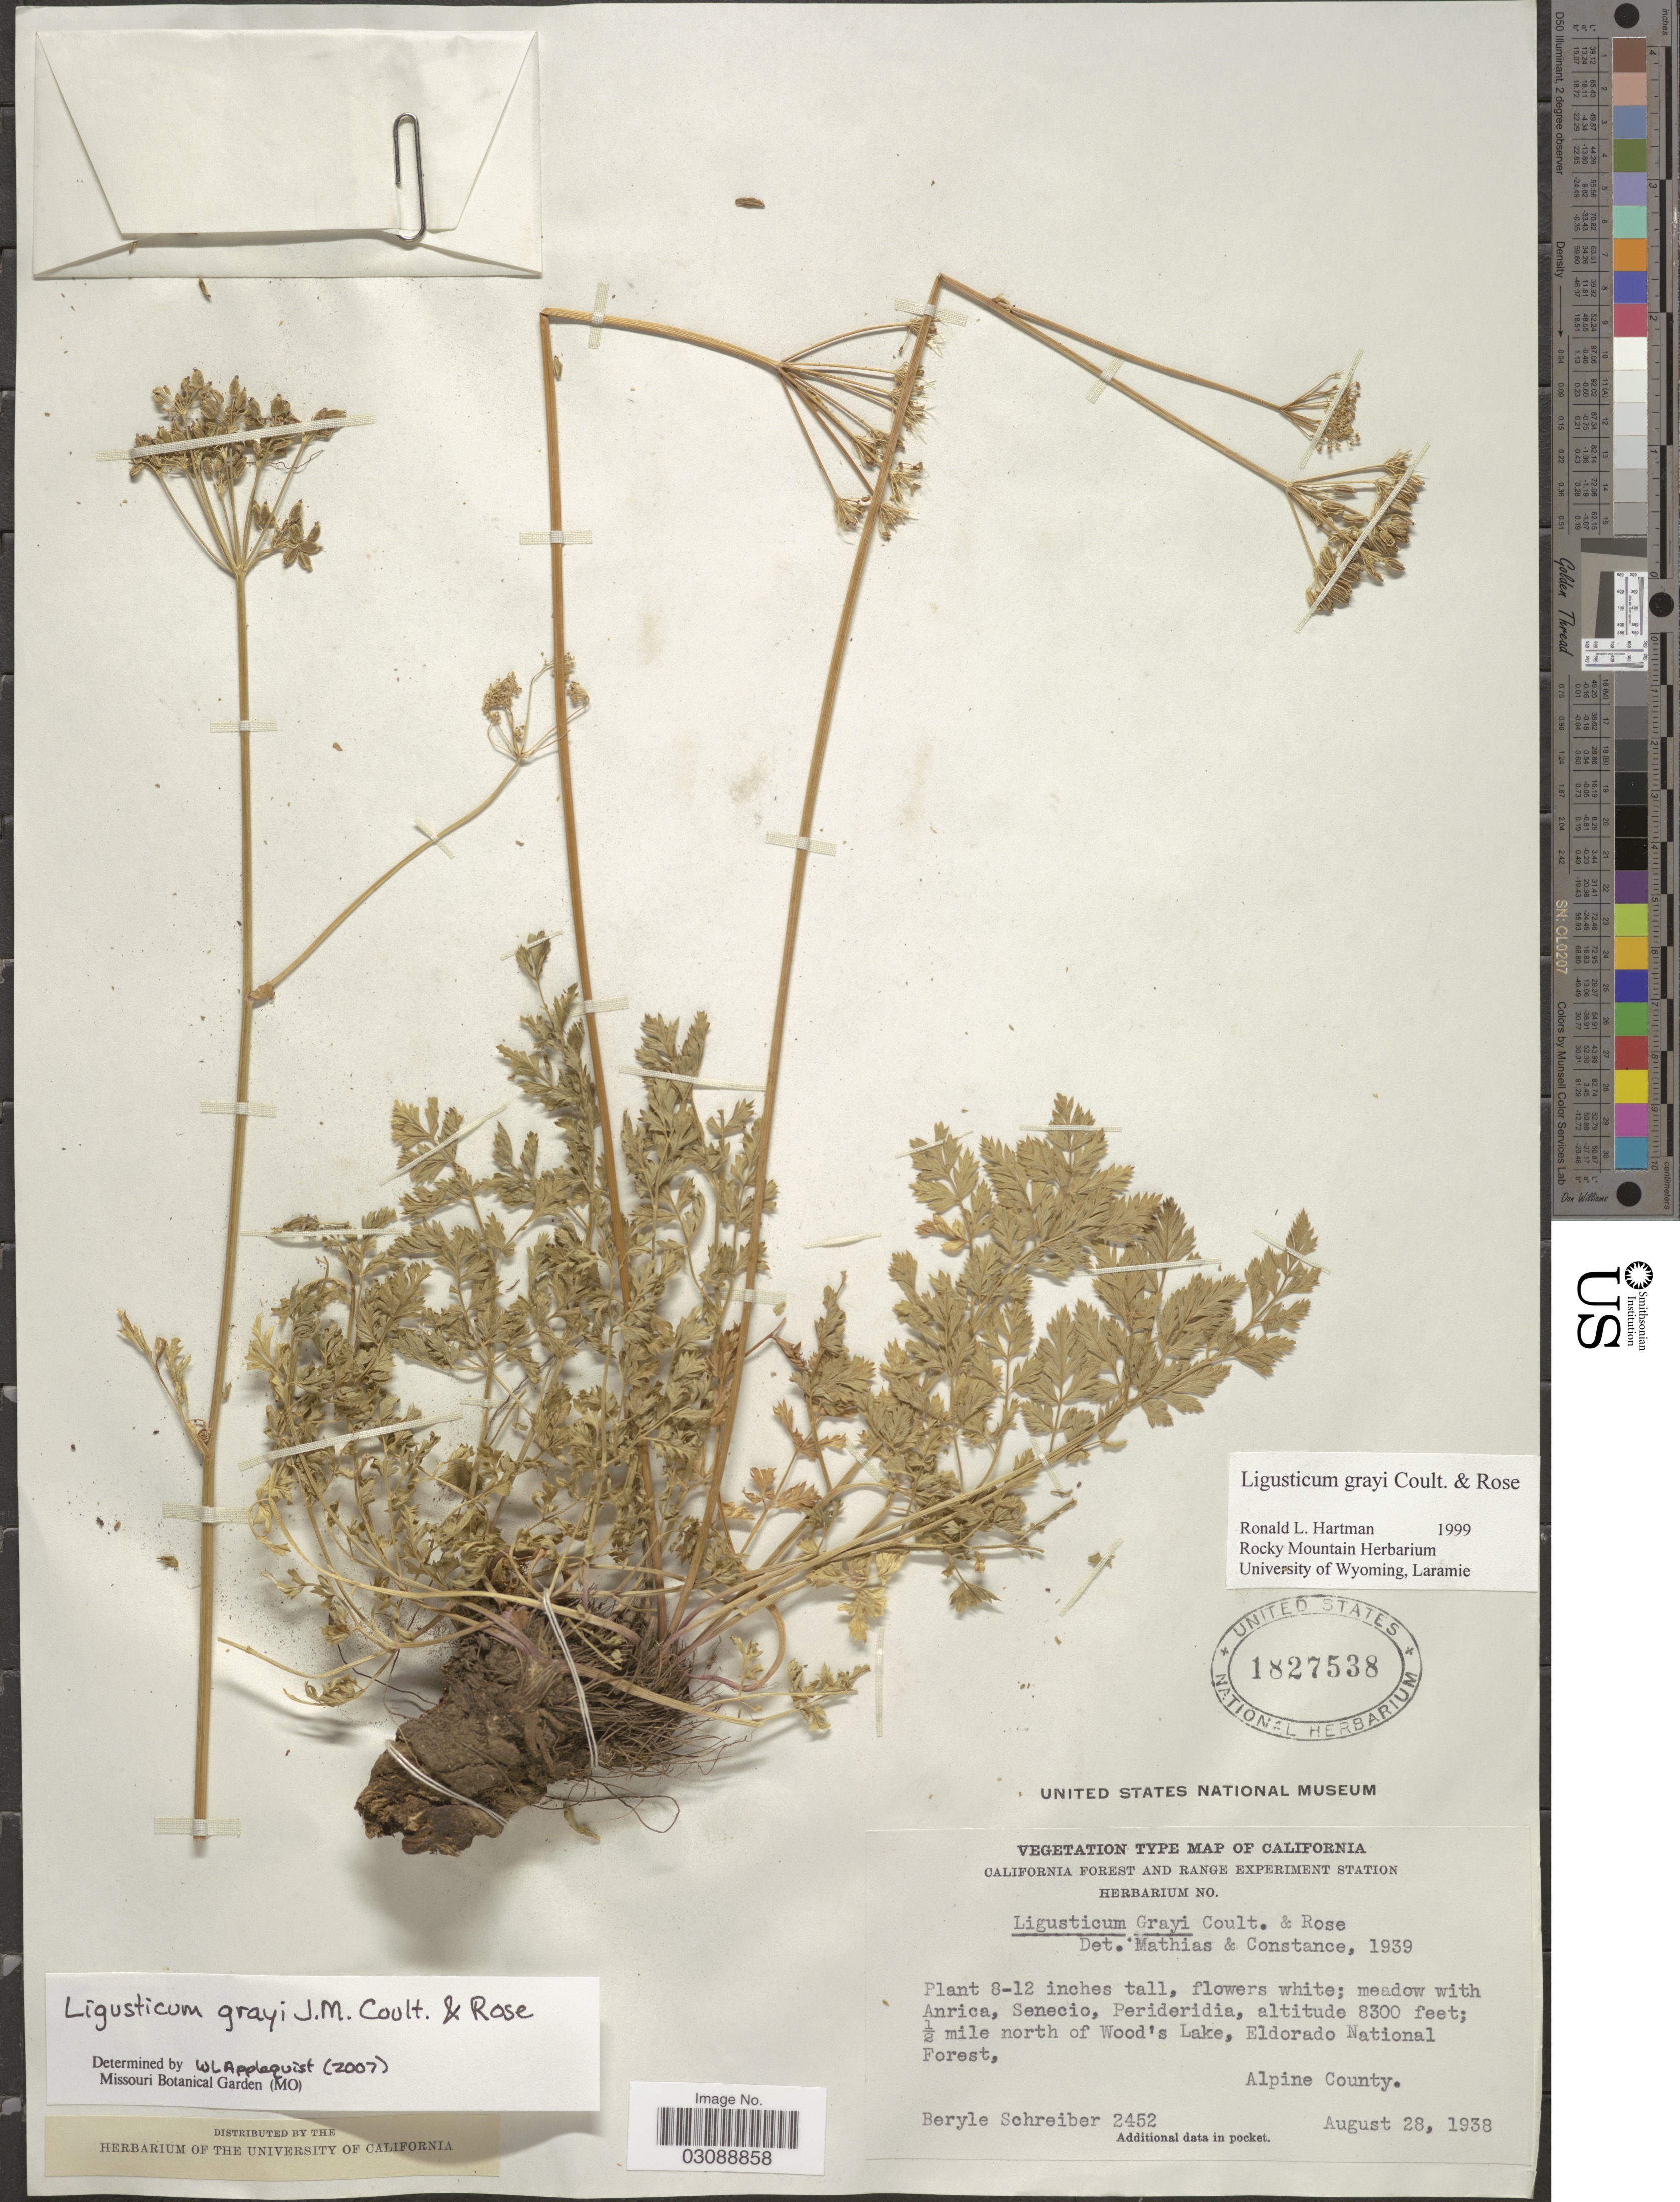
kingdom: Plantae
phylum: Tracheophyta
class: Magnoliopsida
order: Apiales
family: Apiaceae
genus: Ligusticum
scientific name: Ligusticum grayi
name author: J.M. Coult. & Rose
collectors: B. O. Schreiber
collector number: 2452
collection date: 1938-08-28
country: United States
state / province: California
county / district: Alpine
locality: California Forest and Range Experiment Station. ½ mile north of Wood's Lake, Eldorado National Forest. Alpine County.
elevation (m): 2530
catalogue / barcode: US 1827538